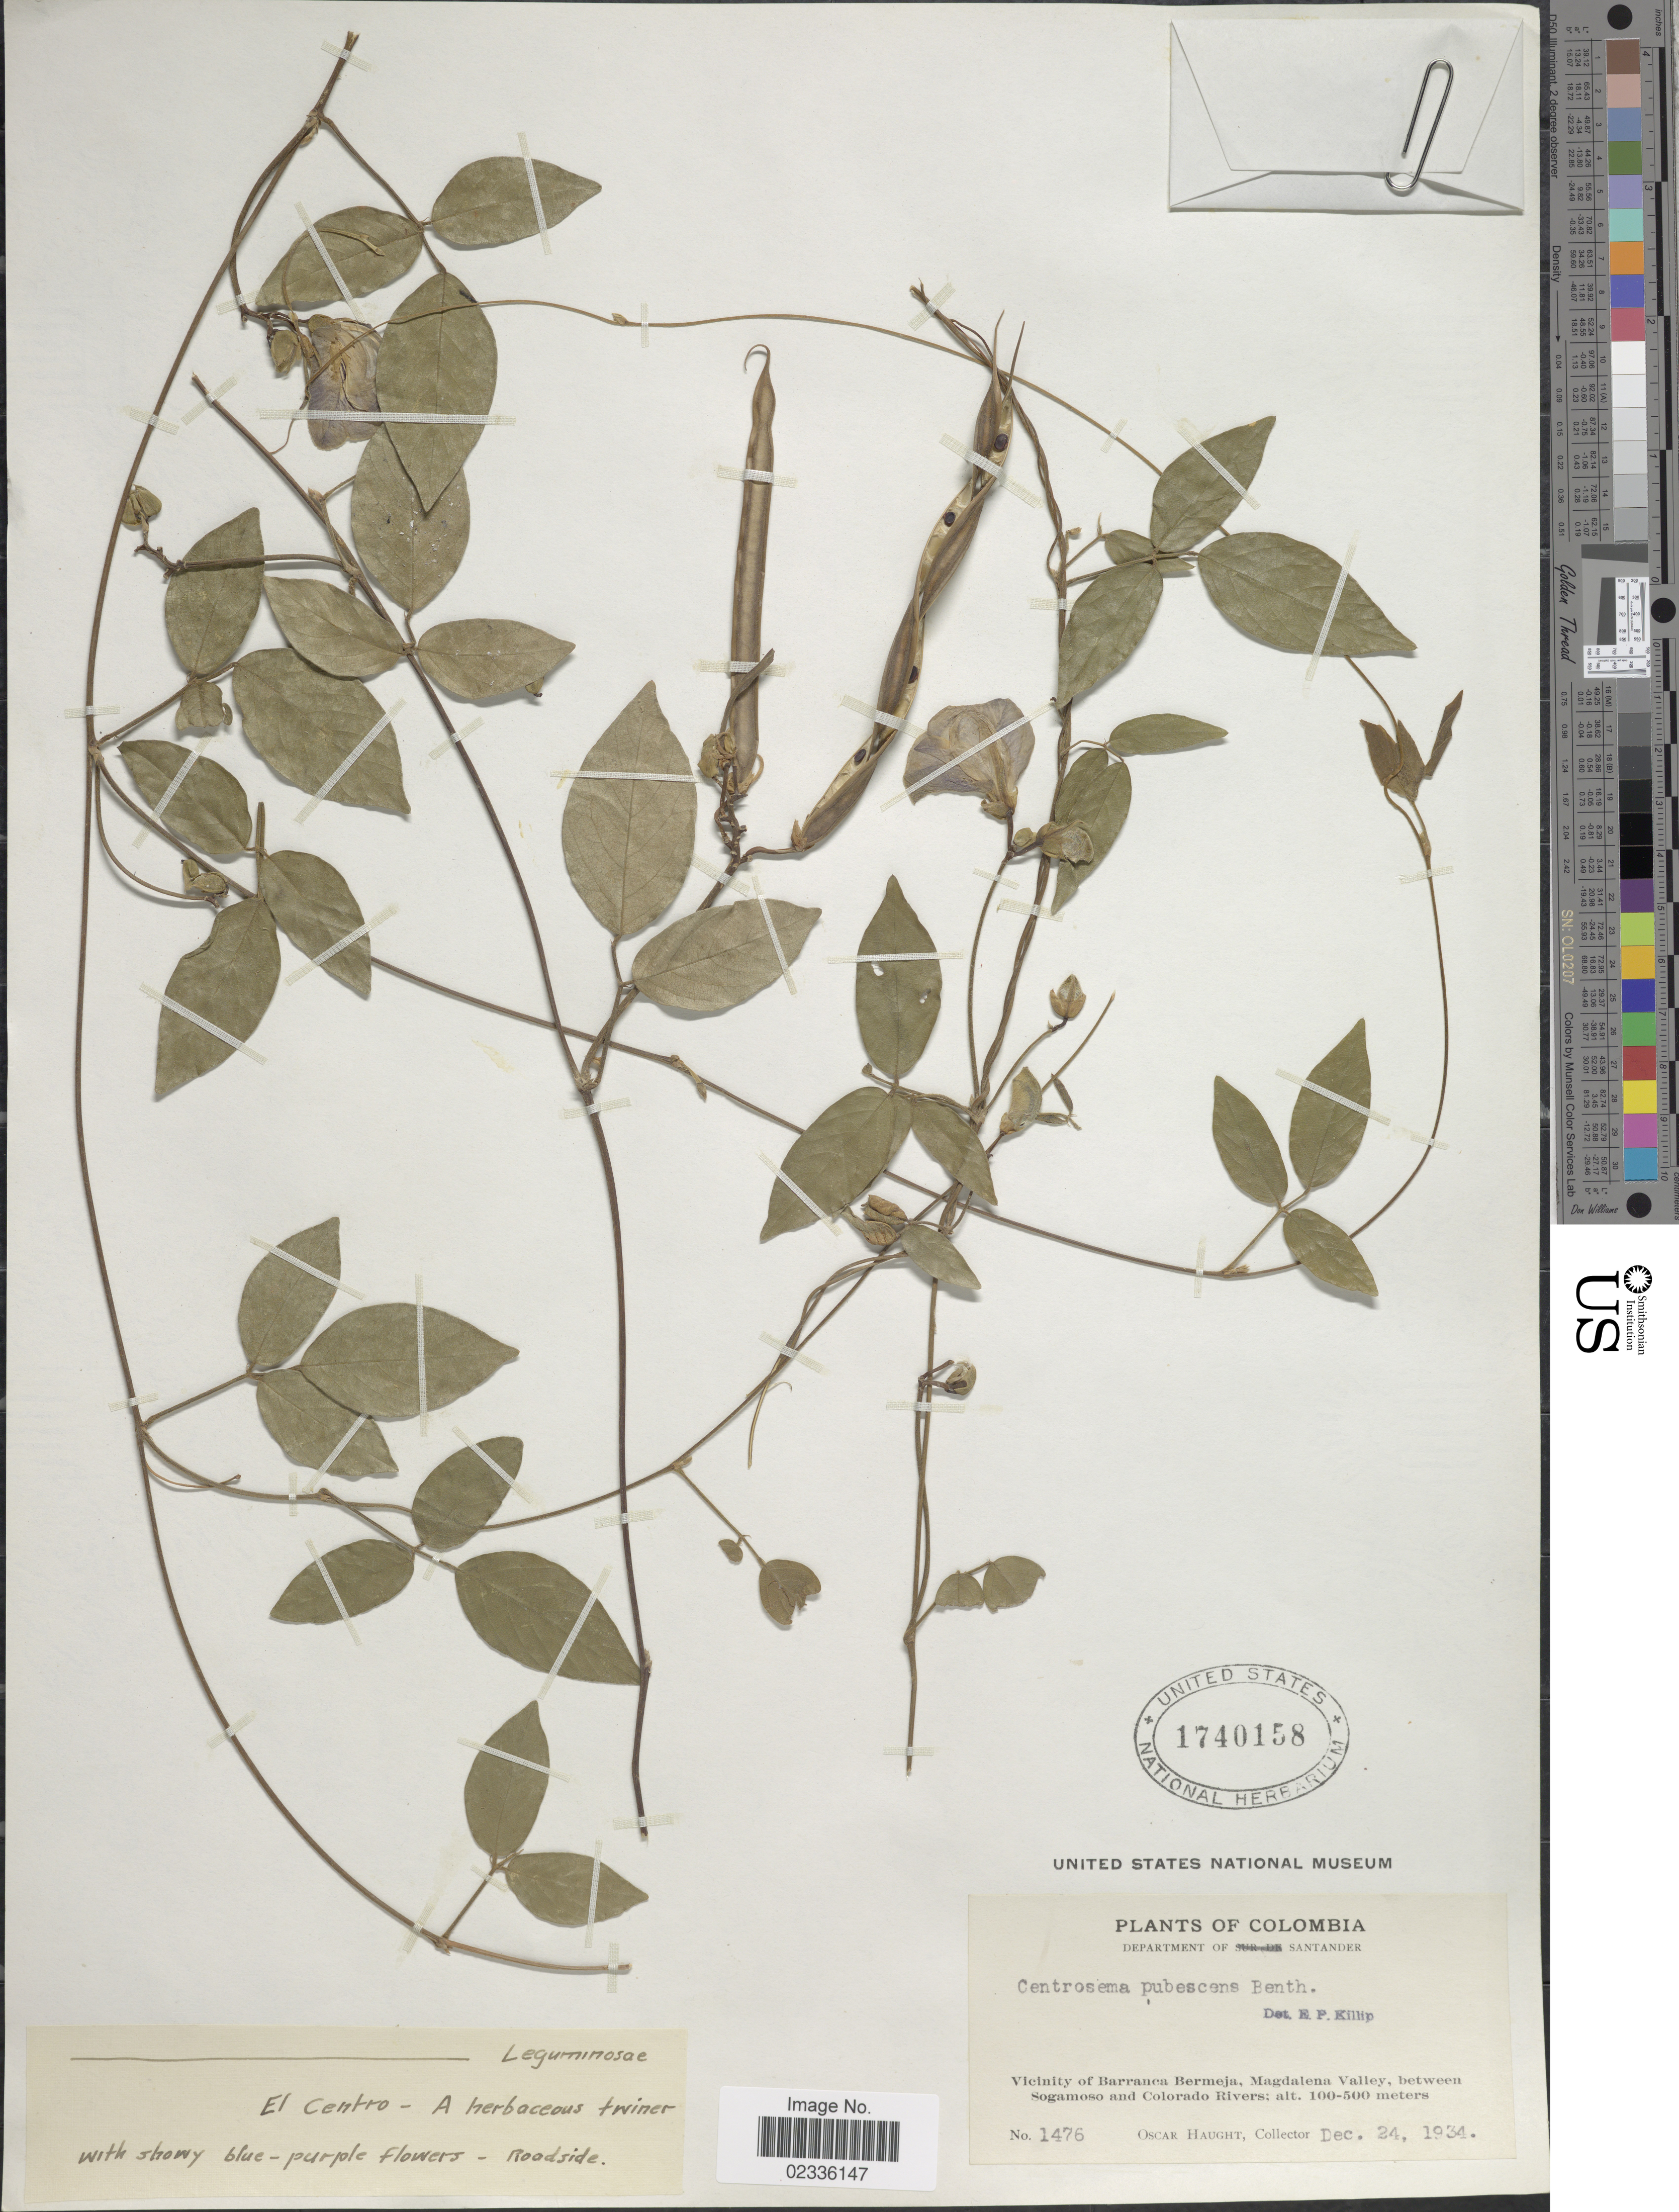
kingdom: Plantae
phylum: Tracheophyta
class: Magnoliopsida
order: Fabales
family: Fabaceae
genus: Centrosema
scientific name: Centrosema pubescens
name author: Benth.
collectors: O. Haught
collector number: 1476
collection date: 1934-12-24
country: Colombia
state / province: Santander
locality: En Centro. Santander. Vicinity of Barranca Bermeja, Magdalena Valley, between Sogamoso and Colorado Rivers.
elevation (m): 100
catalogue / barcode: US 1740158